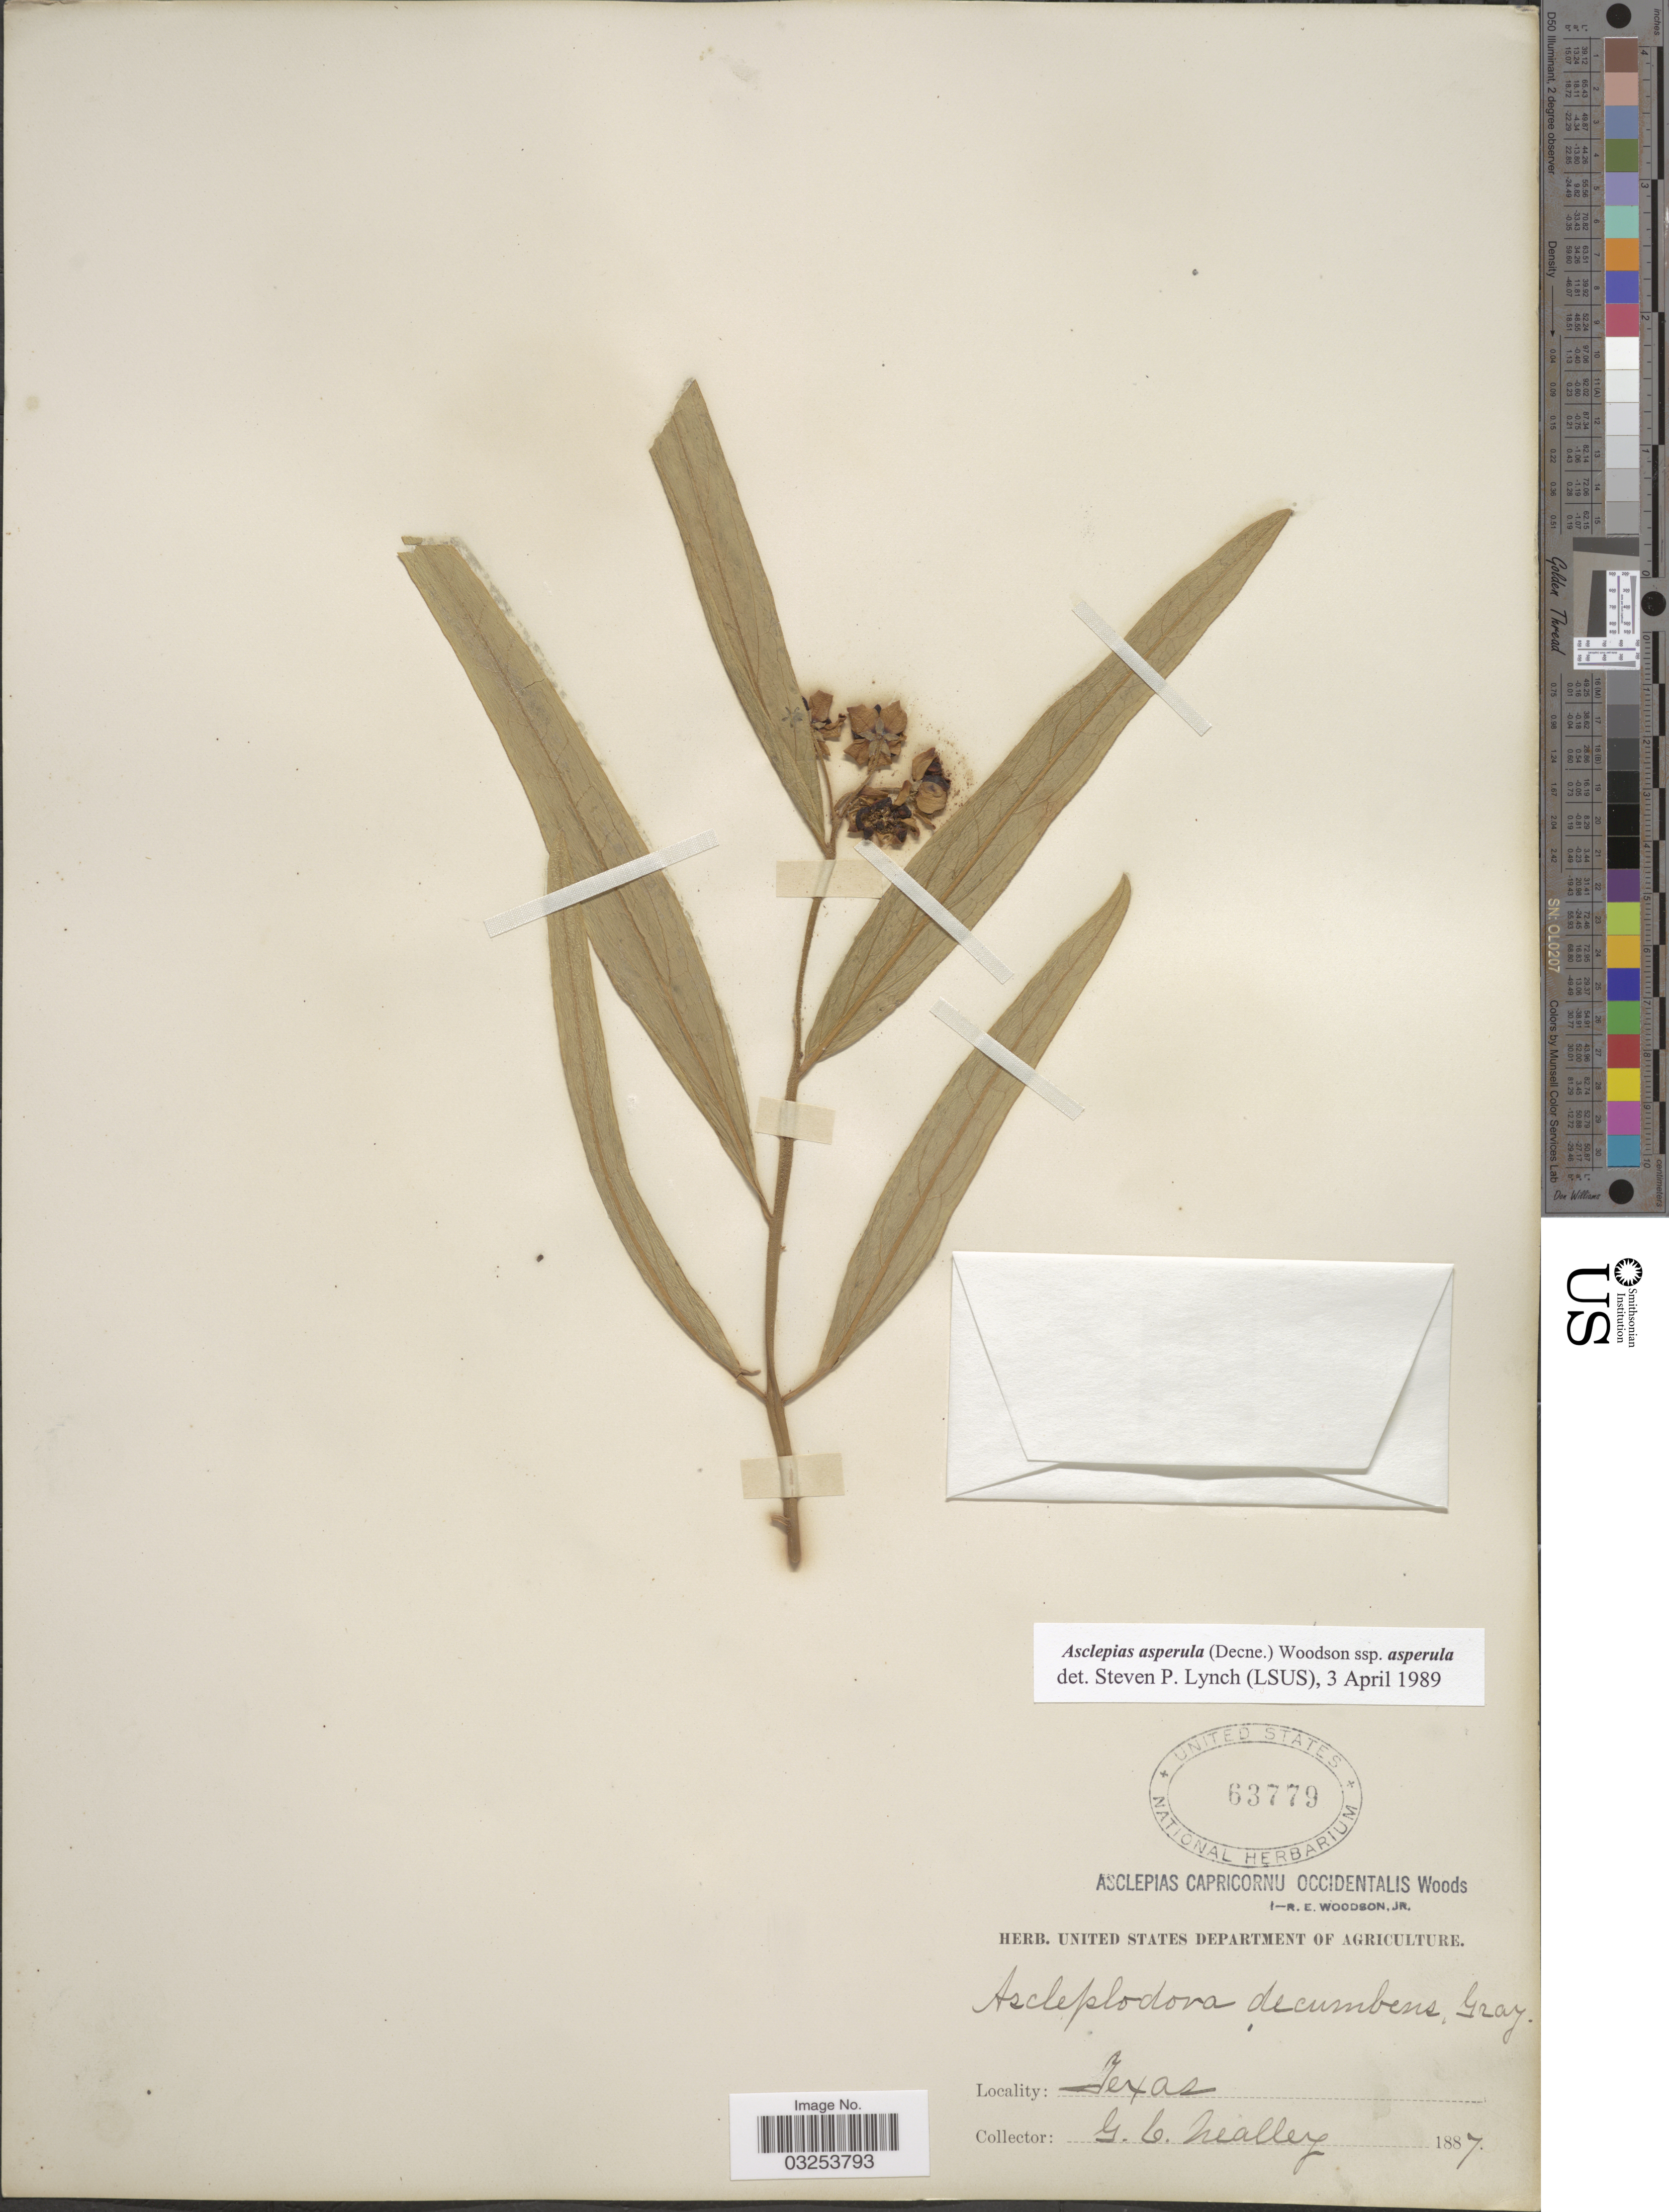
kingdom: Plantae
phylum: Tracheophyta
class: Magnoliopsida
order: Gentianales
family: Apocynaceae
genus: Asclepias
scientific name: Asclepias asperula subsp. asperula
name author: (Decne.) Woodson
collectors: G. C. Nealley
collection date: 1887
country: United States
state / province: Texas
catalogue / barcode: US 63779